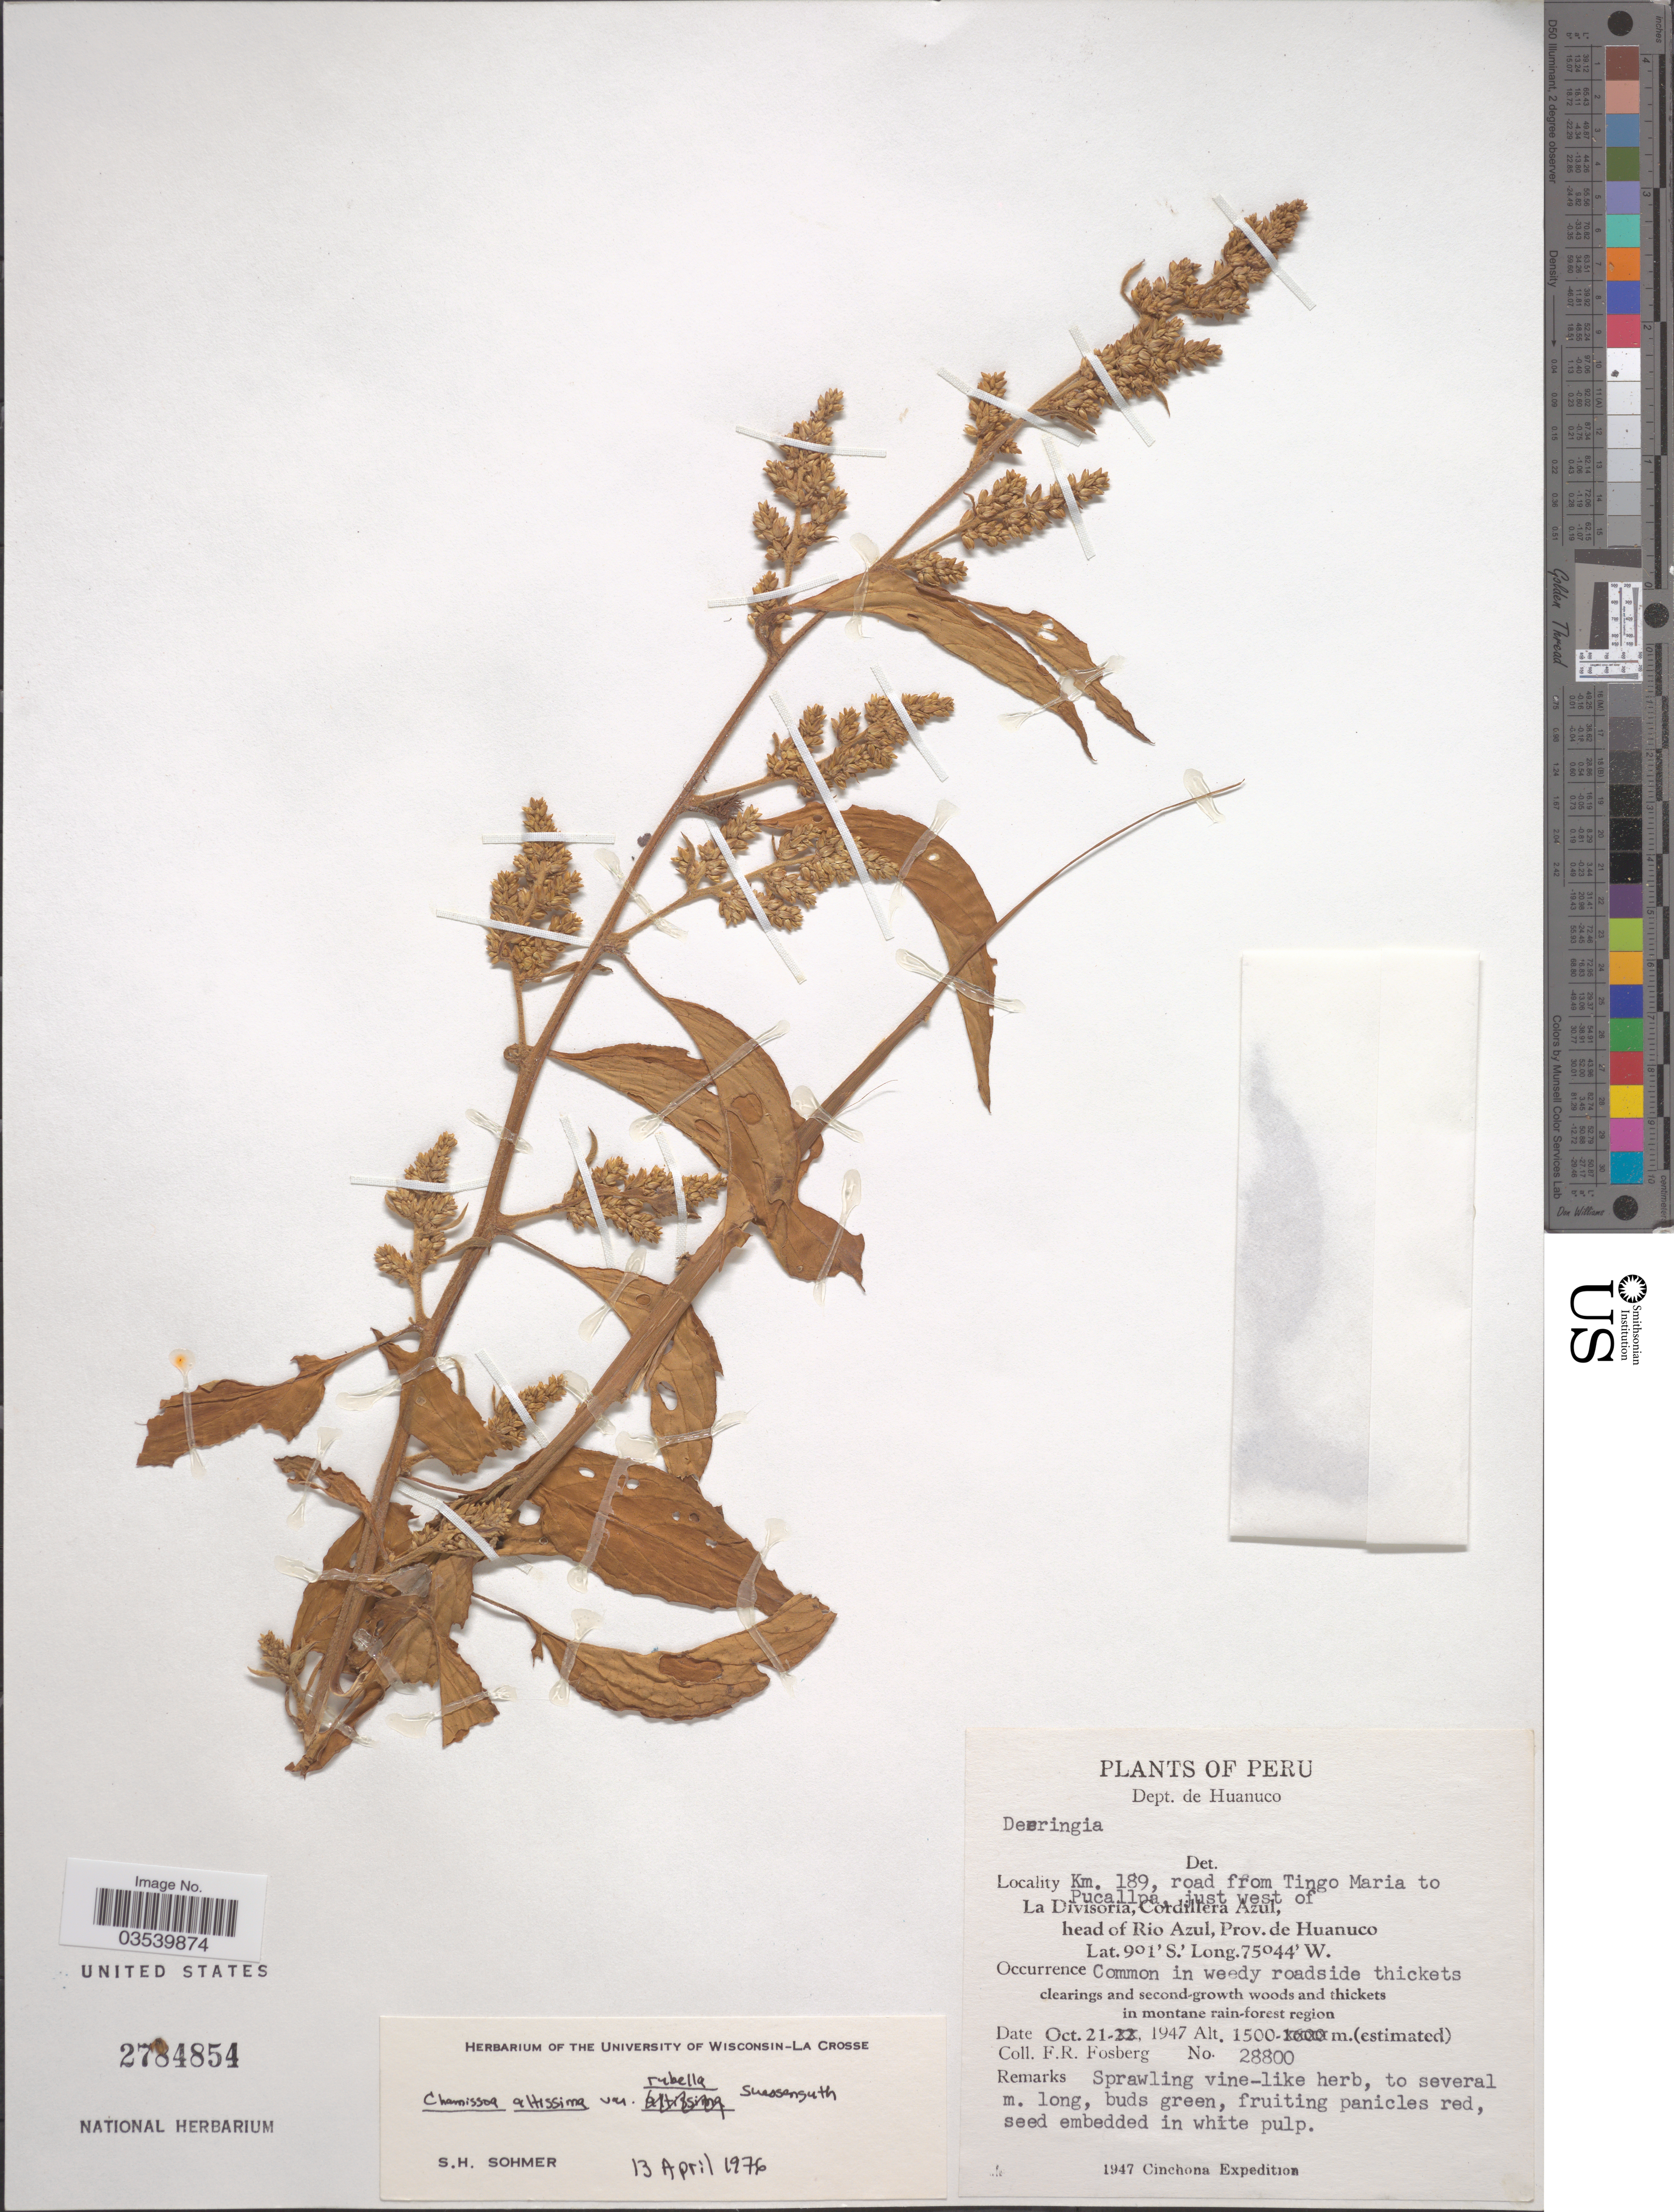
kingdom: Plantae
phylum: Tracheophyta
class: Magnoliopsida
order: Caryophyllales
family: Amaranthaceae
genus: Chamissoa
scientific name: Chamissoa altissima var. rubella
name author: Suess.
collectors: F. R. Fosberg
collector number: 28800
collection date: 1947-10-21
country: Peru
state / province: Huánuco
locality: Dept. Huanuco. Km. 189, road from Tingo Maria to Pucallpa, just west of La Divisoria, Cordillera Azul, head of Rio Azul, Prov. de Huanuco.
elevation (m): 1500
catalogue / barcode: US 2784854